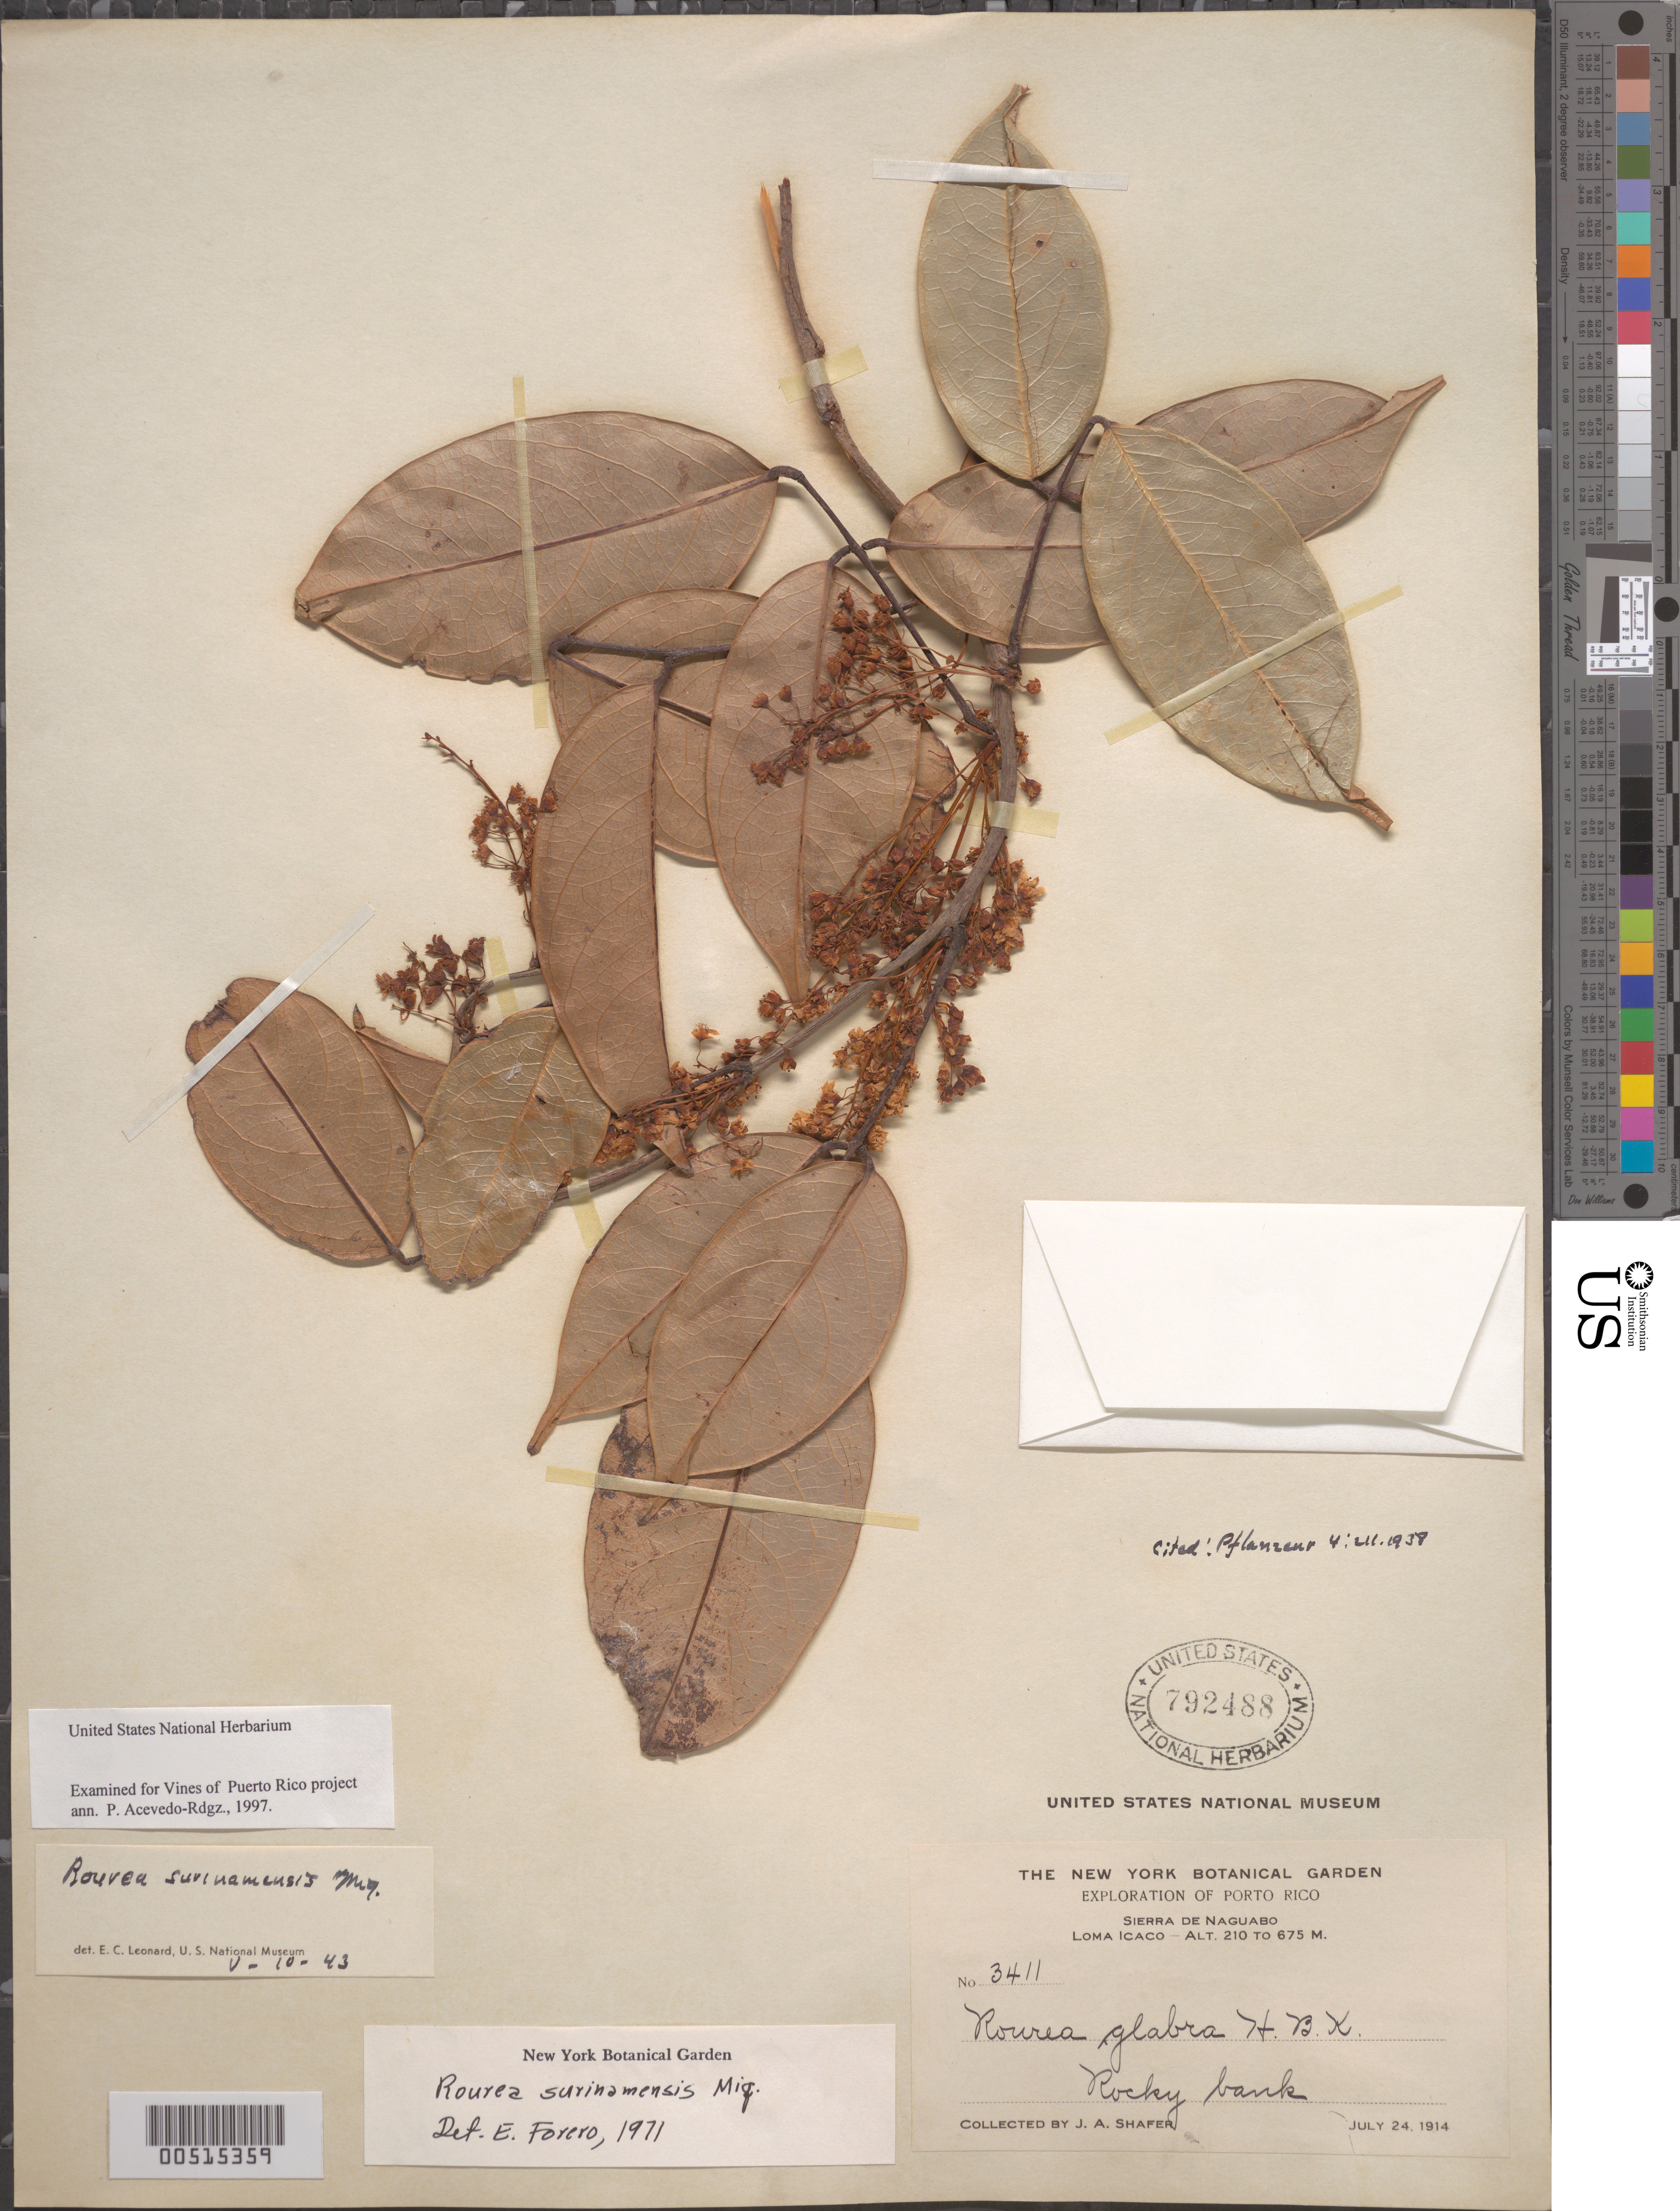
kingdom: Plantae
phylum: Tracheophyta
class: Magnoliopsida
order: Oxalidales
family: Connaraceae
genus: Rourea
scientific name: Rourea surinamensis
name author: Miq.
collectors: J. A. Shafer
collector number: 3411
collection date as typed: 24 Jul 1914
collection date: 1914-07-24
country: Puerto Rico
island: Greater Antilles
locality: Sierra de Naguabo, Loma Icaco. Rocky bank.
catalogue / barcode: US 792488